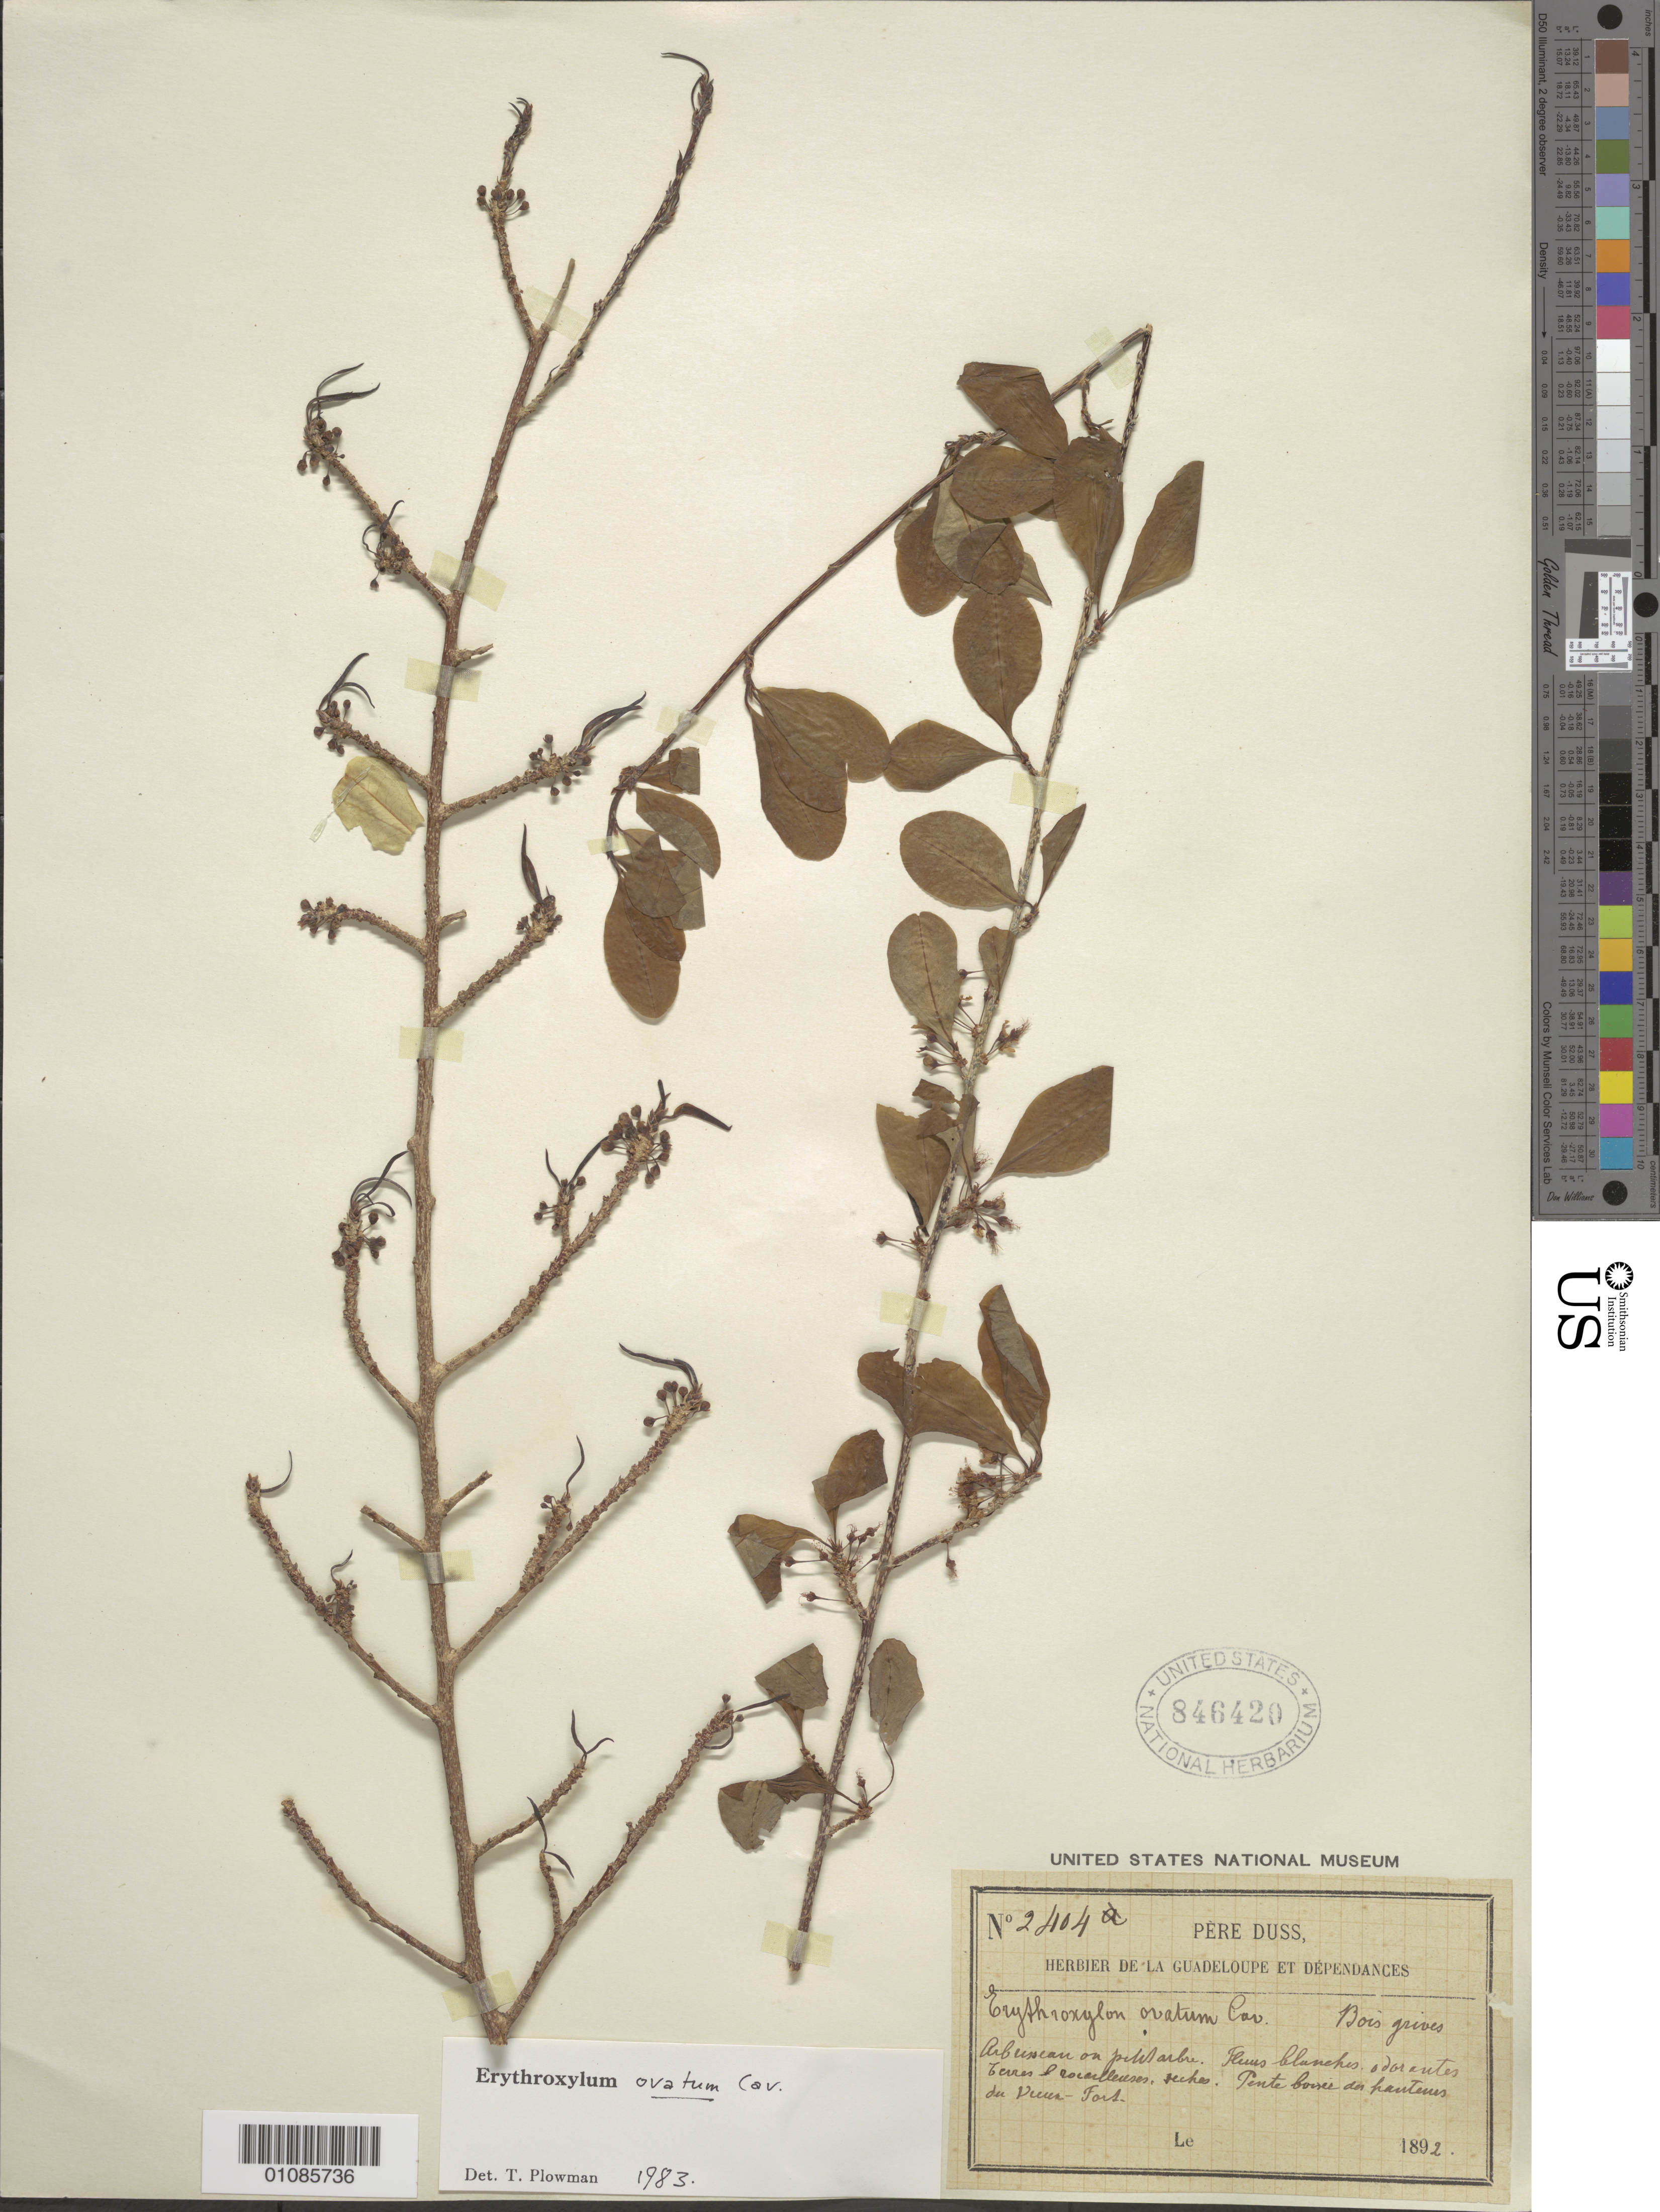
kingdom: Plantae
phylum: Tracheophyta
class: Magnoliopsida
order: Malpighiales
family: Erythroxylaceae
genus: Erythroxylum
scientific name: Erythroxylum ovatum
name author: Cav.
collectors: Père Duss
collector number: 24104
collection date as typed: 1892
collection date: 1892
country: Guadeloupe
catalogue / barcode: US 846420